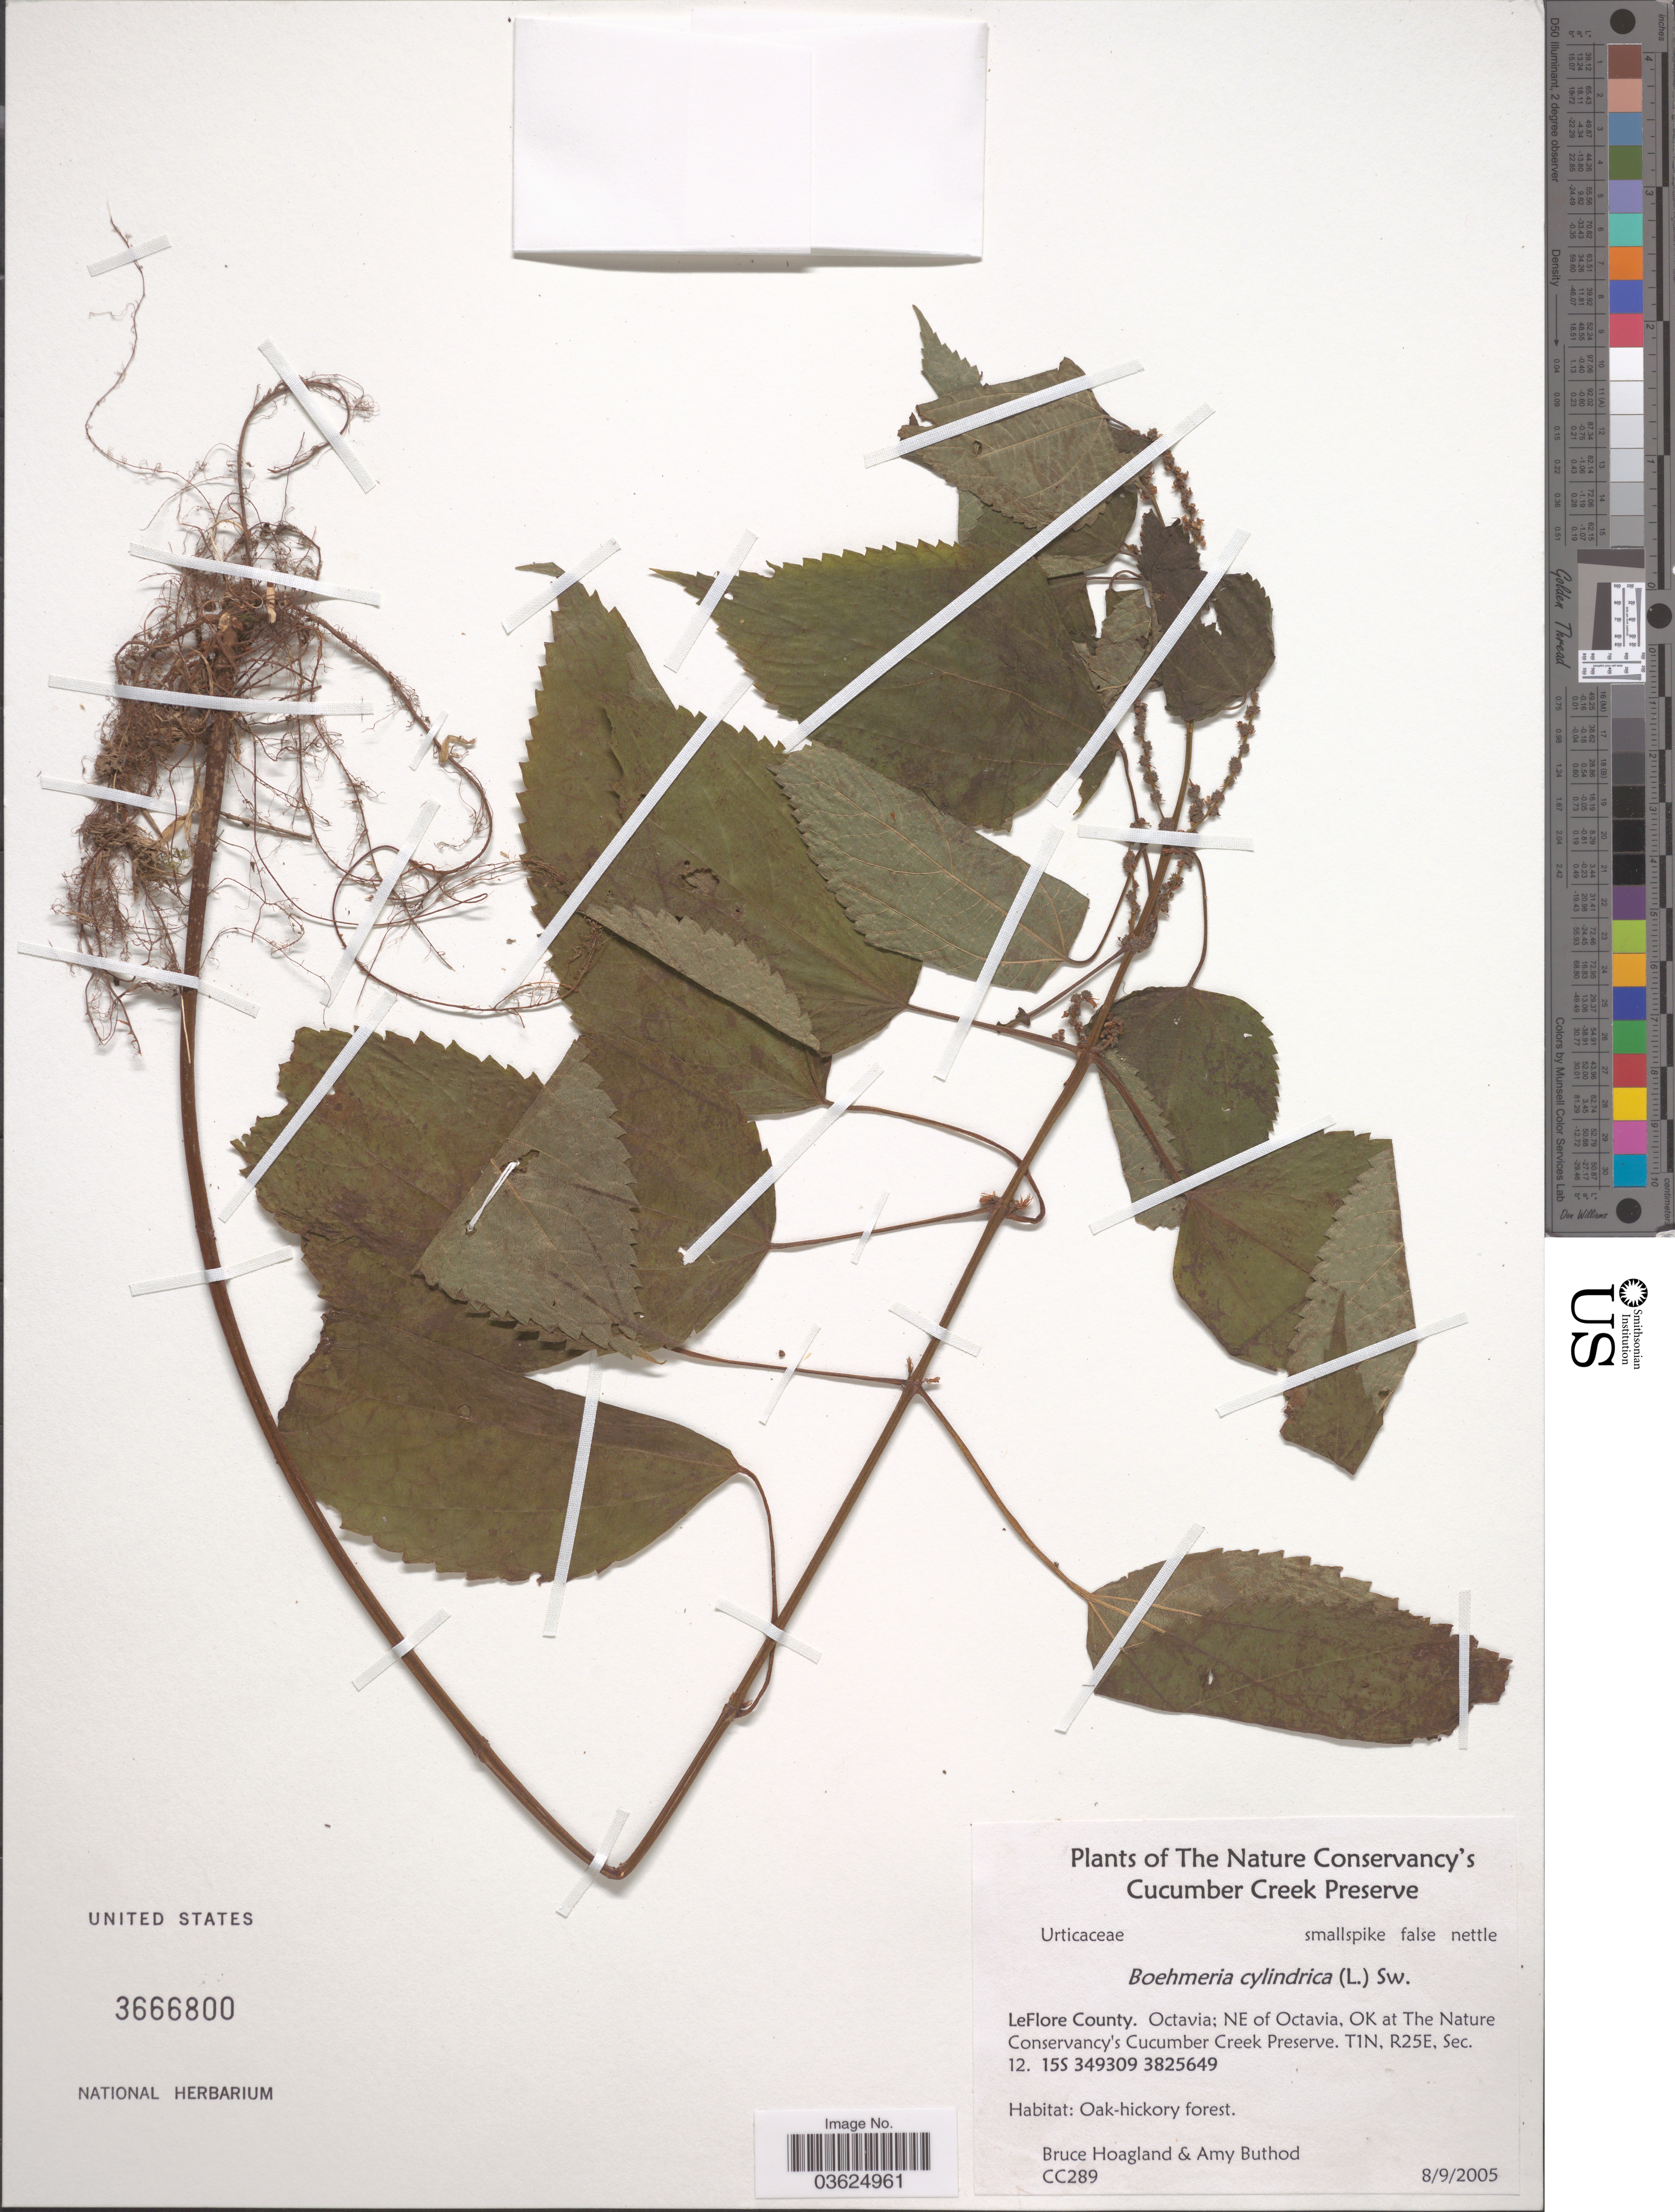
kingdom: Plantae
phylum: Tracheophyta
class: Magnoliopsida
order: Rosales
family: Urticaceae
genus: Boehmeria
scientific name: Boehmeria cylindrica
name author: (L.) Sw.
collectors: B. Hoagland & A. Buthod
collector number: CC289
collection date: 2005-08-09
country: United States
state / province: Oklahoma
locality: The Nature Conservancy's Cucumber Creek Reserve. LeFlore County. Octavia; NE of Octavia, OK at The Nature Conservancy's Cucumber Creek Reserve. T1N, R25E, Sec. 12. 15S 349309 3825649 [unsure placement].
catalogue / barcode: US 3666800